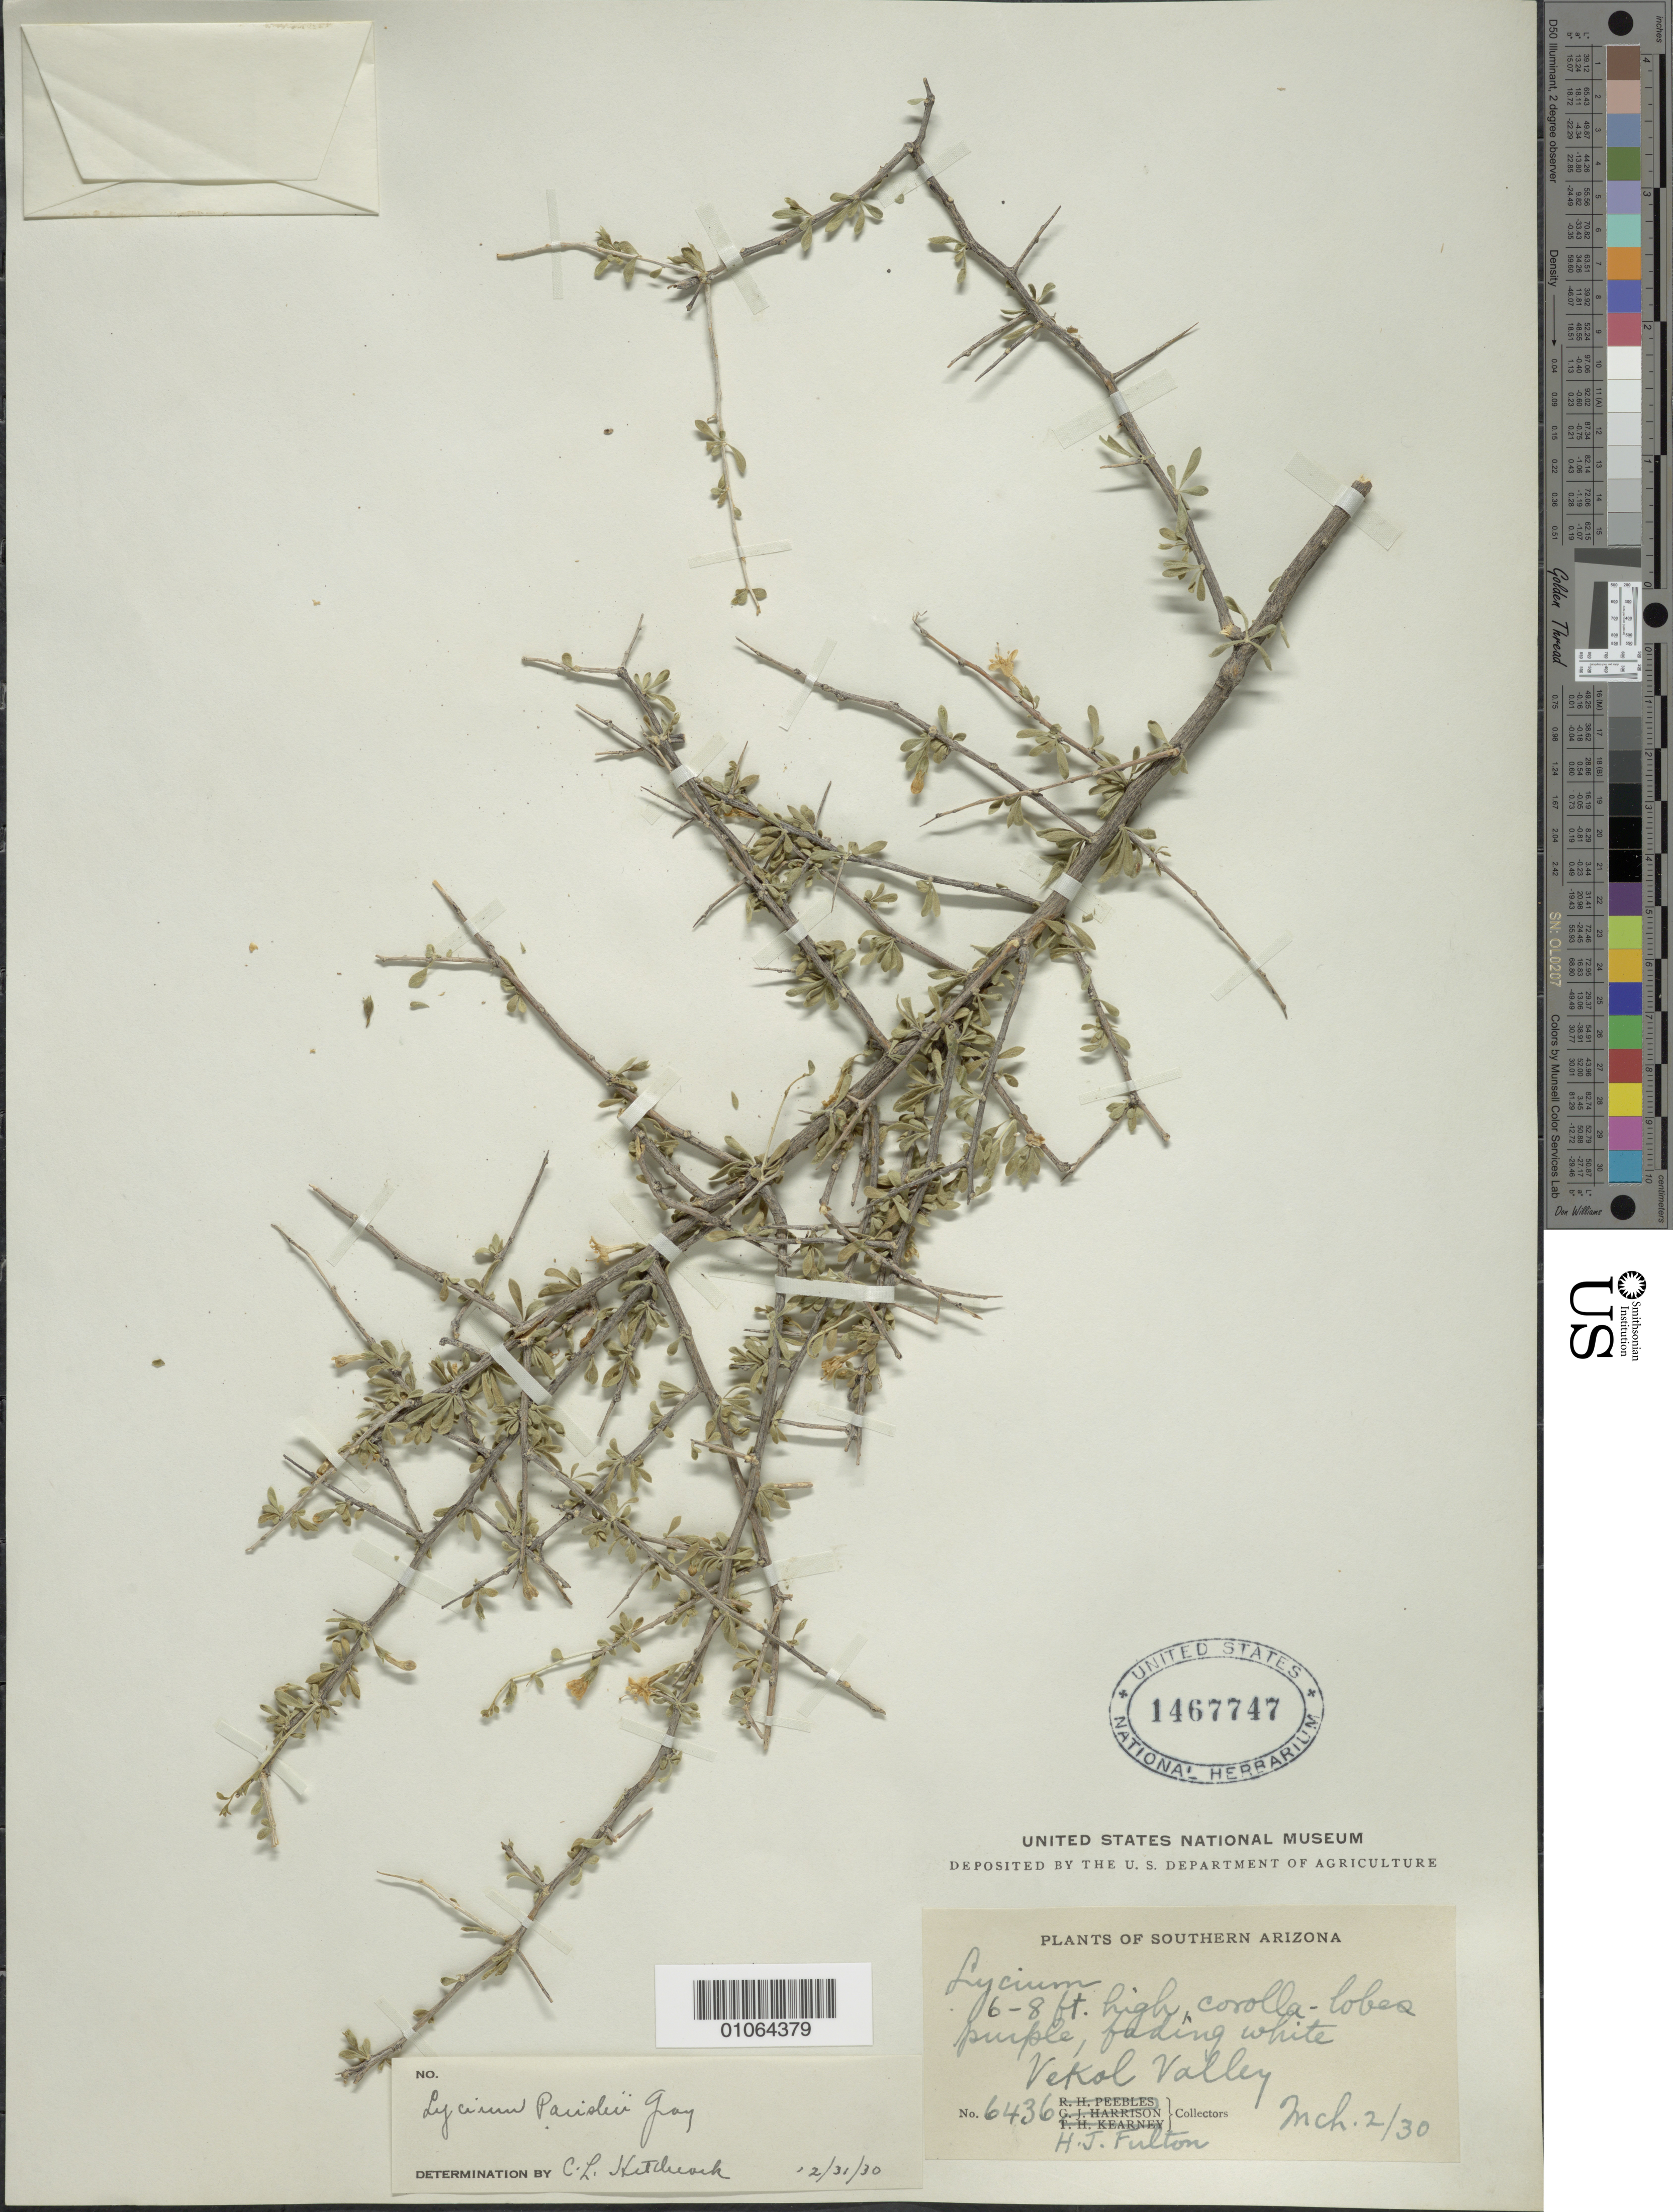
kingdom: Plantae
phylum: Tracheophyta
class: Magnoliopsida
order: Solanales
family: Solanaceae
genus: Lycium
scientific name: Lycium parishii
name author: A. Gray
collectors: H. Fulton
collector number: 6436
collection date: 1930-03-02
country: United States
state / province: Arizona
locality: Southern Arizona. Vekol Valley.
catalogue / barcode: US 1467747